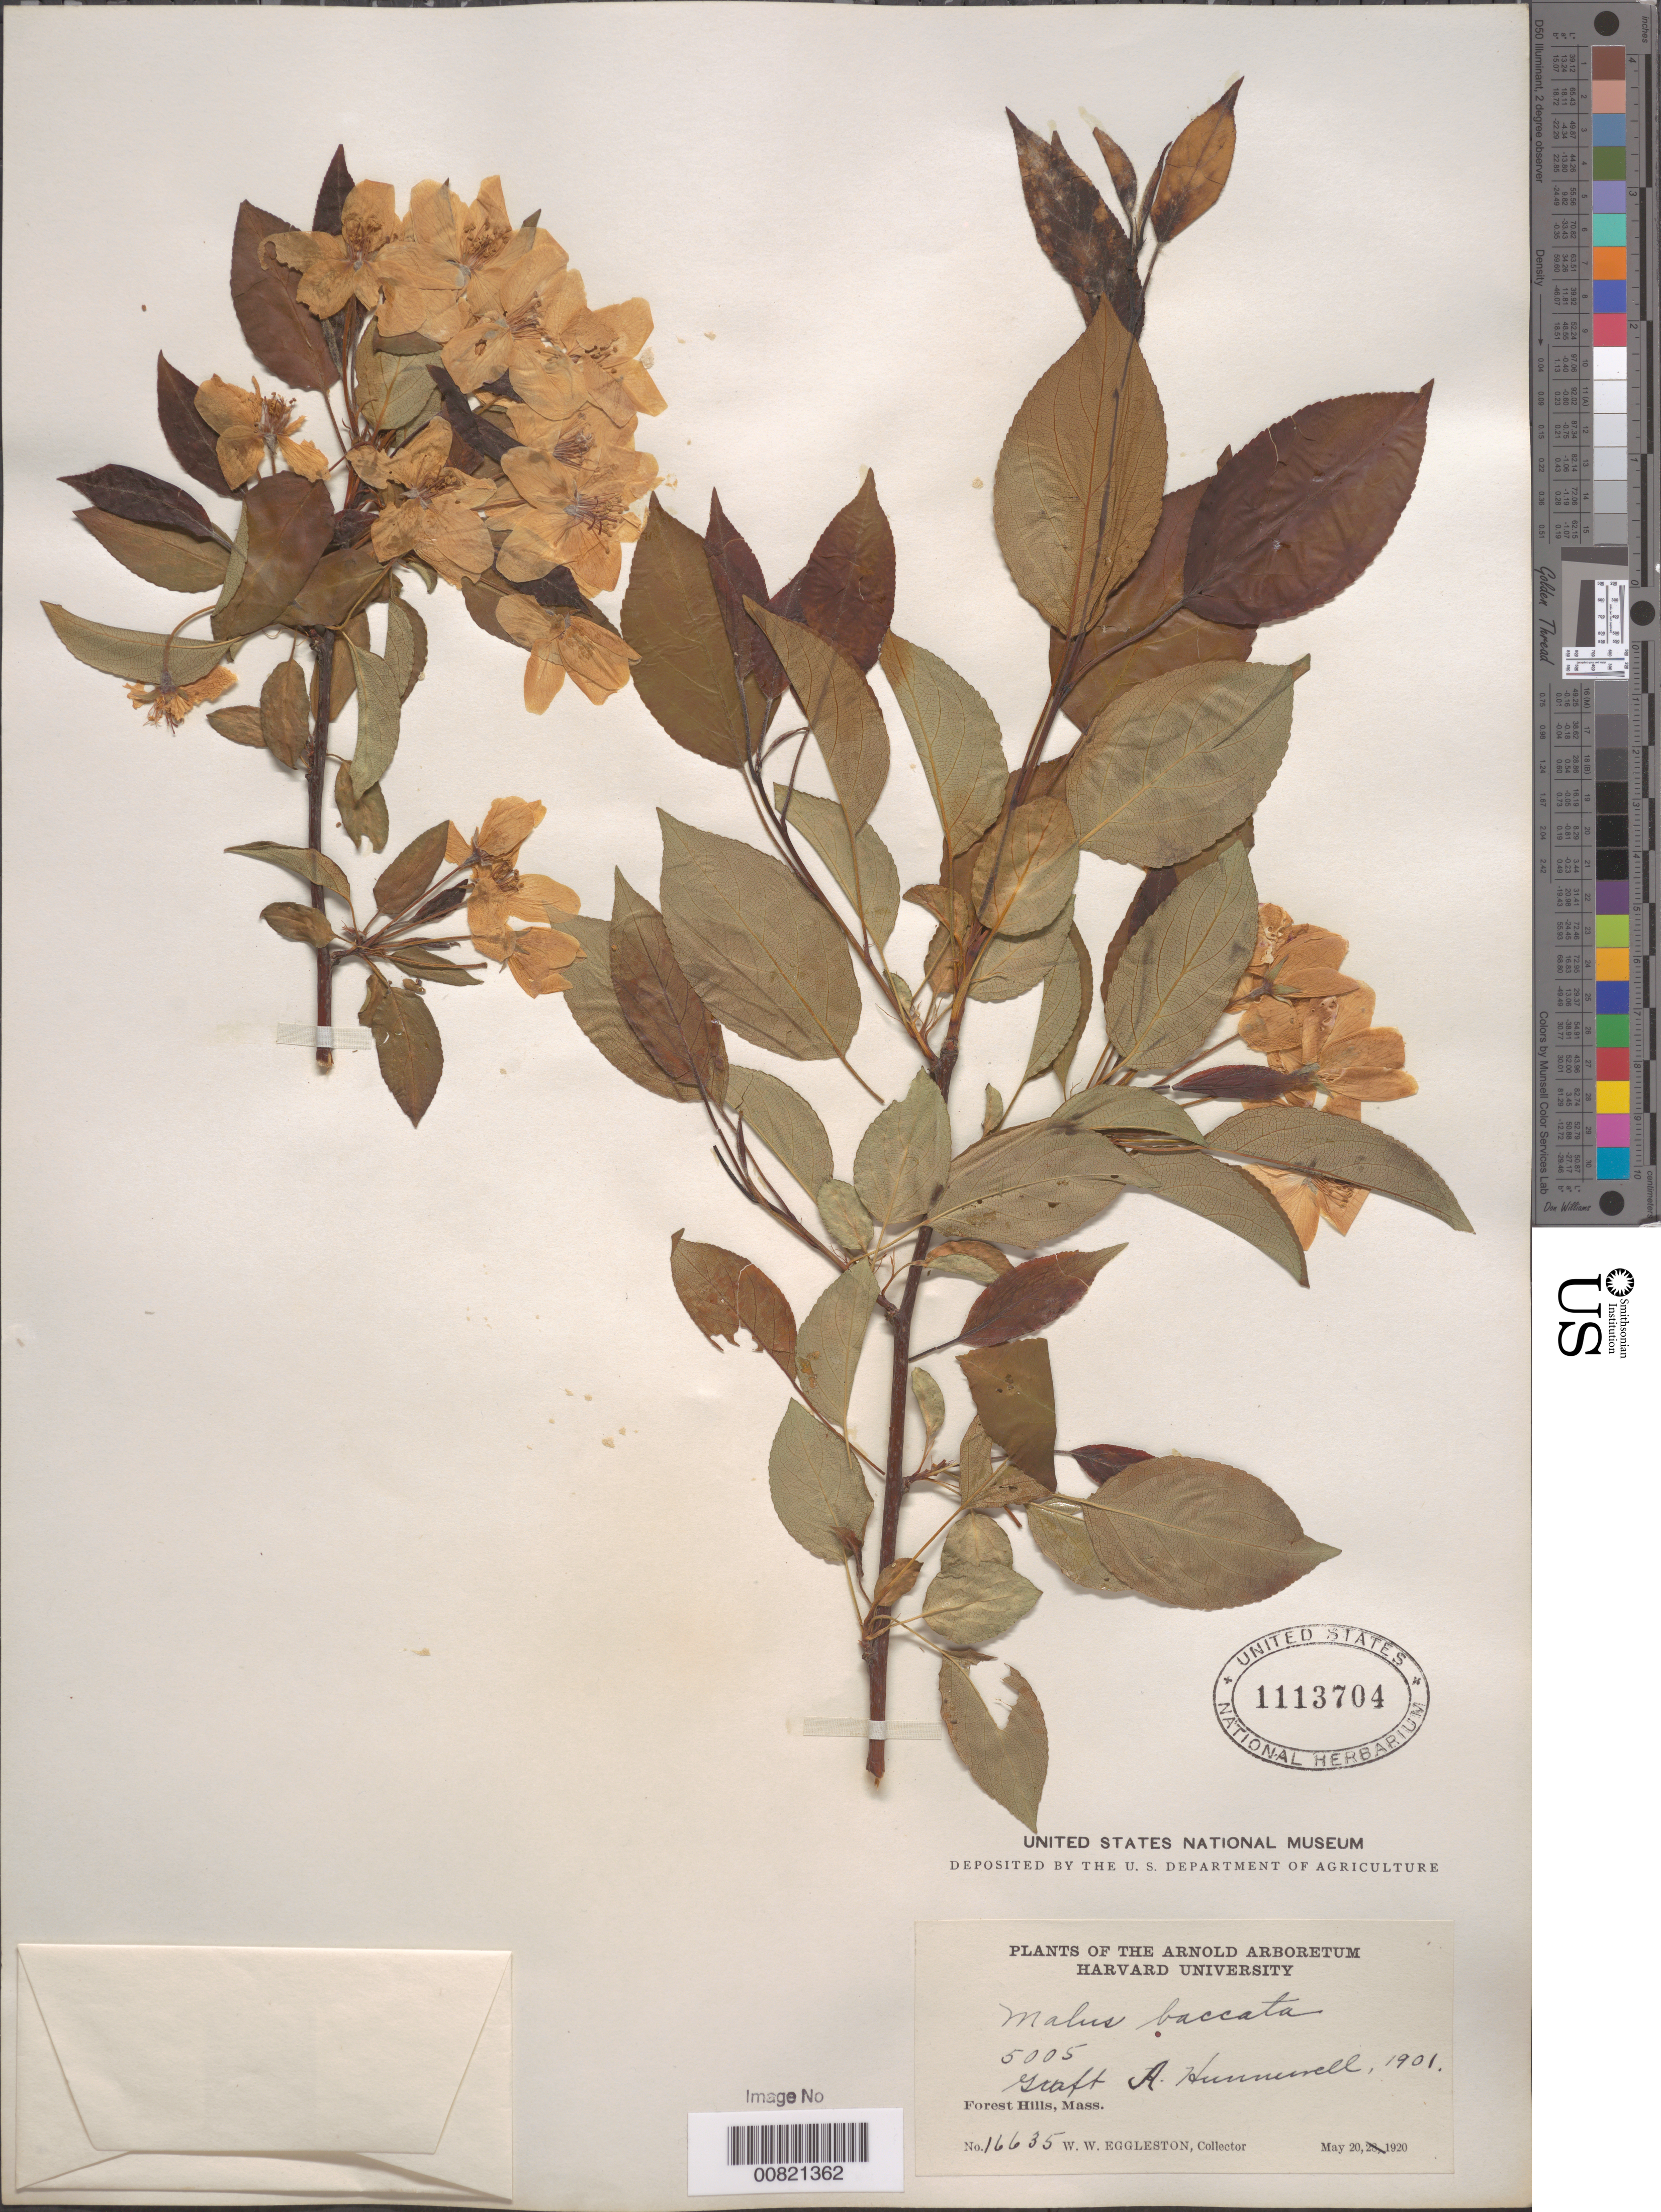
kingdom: Plantae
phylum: Tracheophyta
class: Magnoliopsida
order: Rosales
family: Rosaceae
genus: Malus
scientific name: Malus baccata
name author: (L.) Borkh.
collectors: W. W. Eggleston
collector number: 16635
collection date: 1920-05-20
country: United States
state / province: Massachusetts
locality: Arnold Arboretum, Harvard University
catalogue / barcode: US 1113704